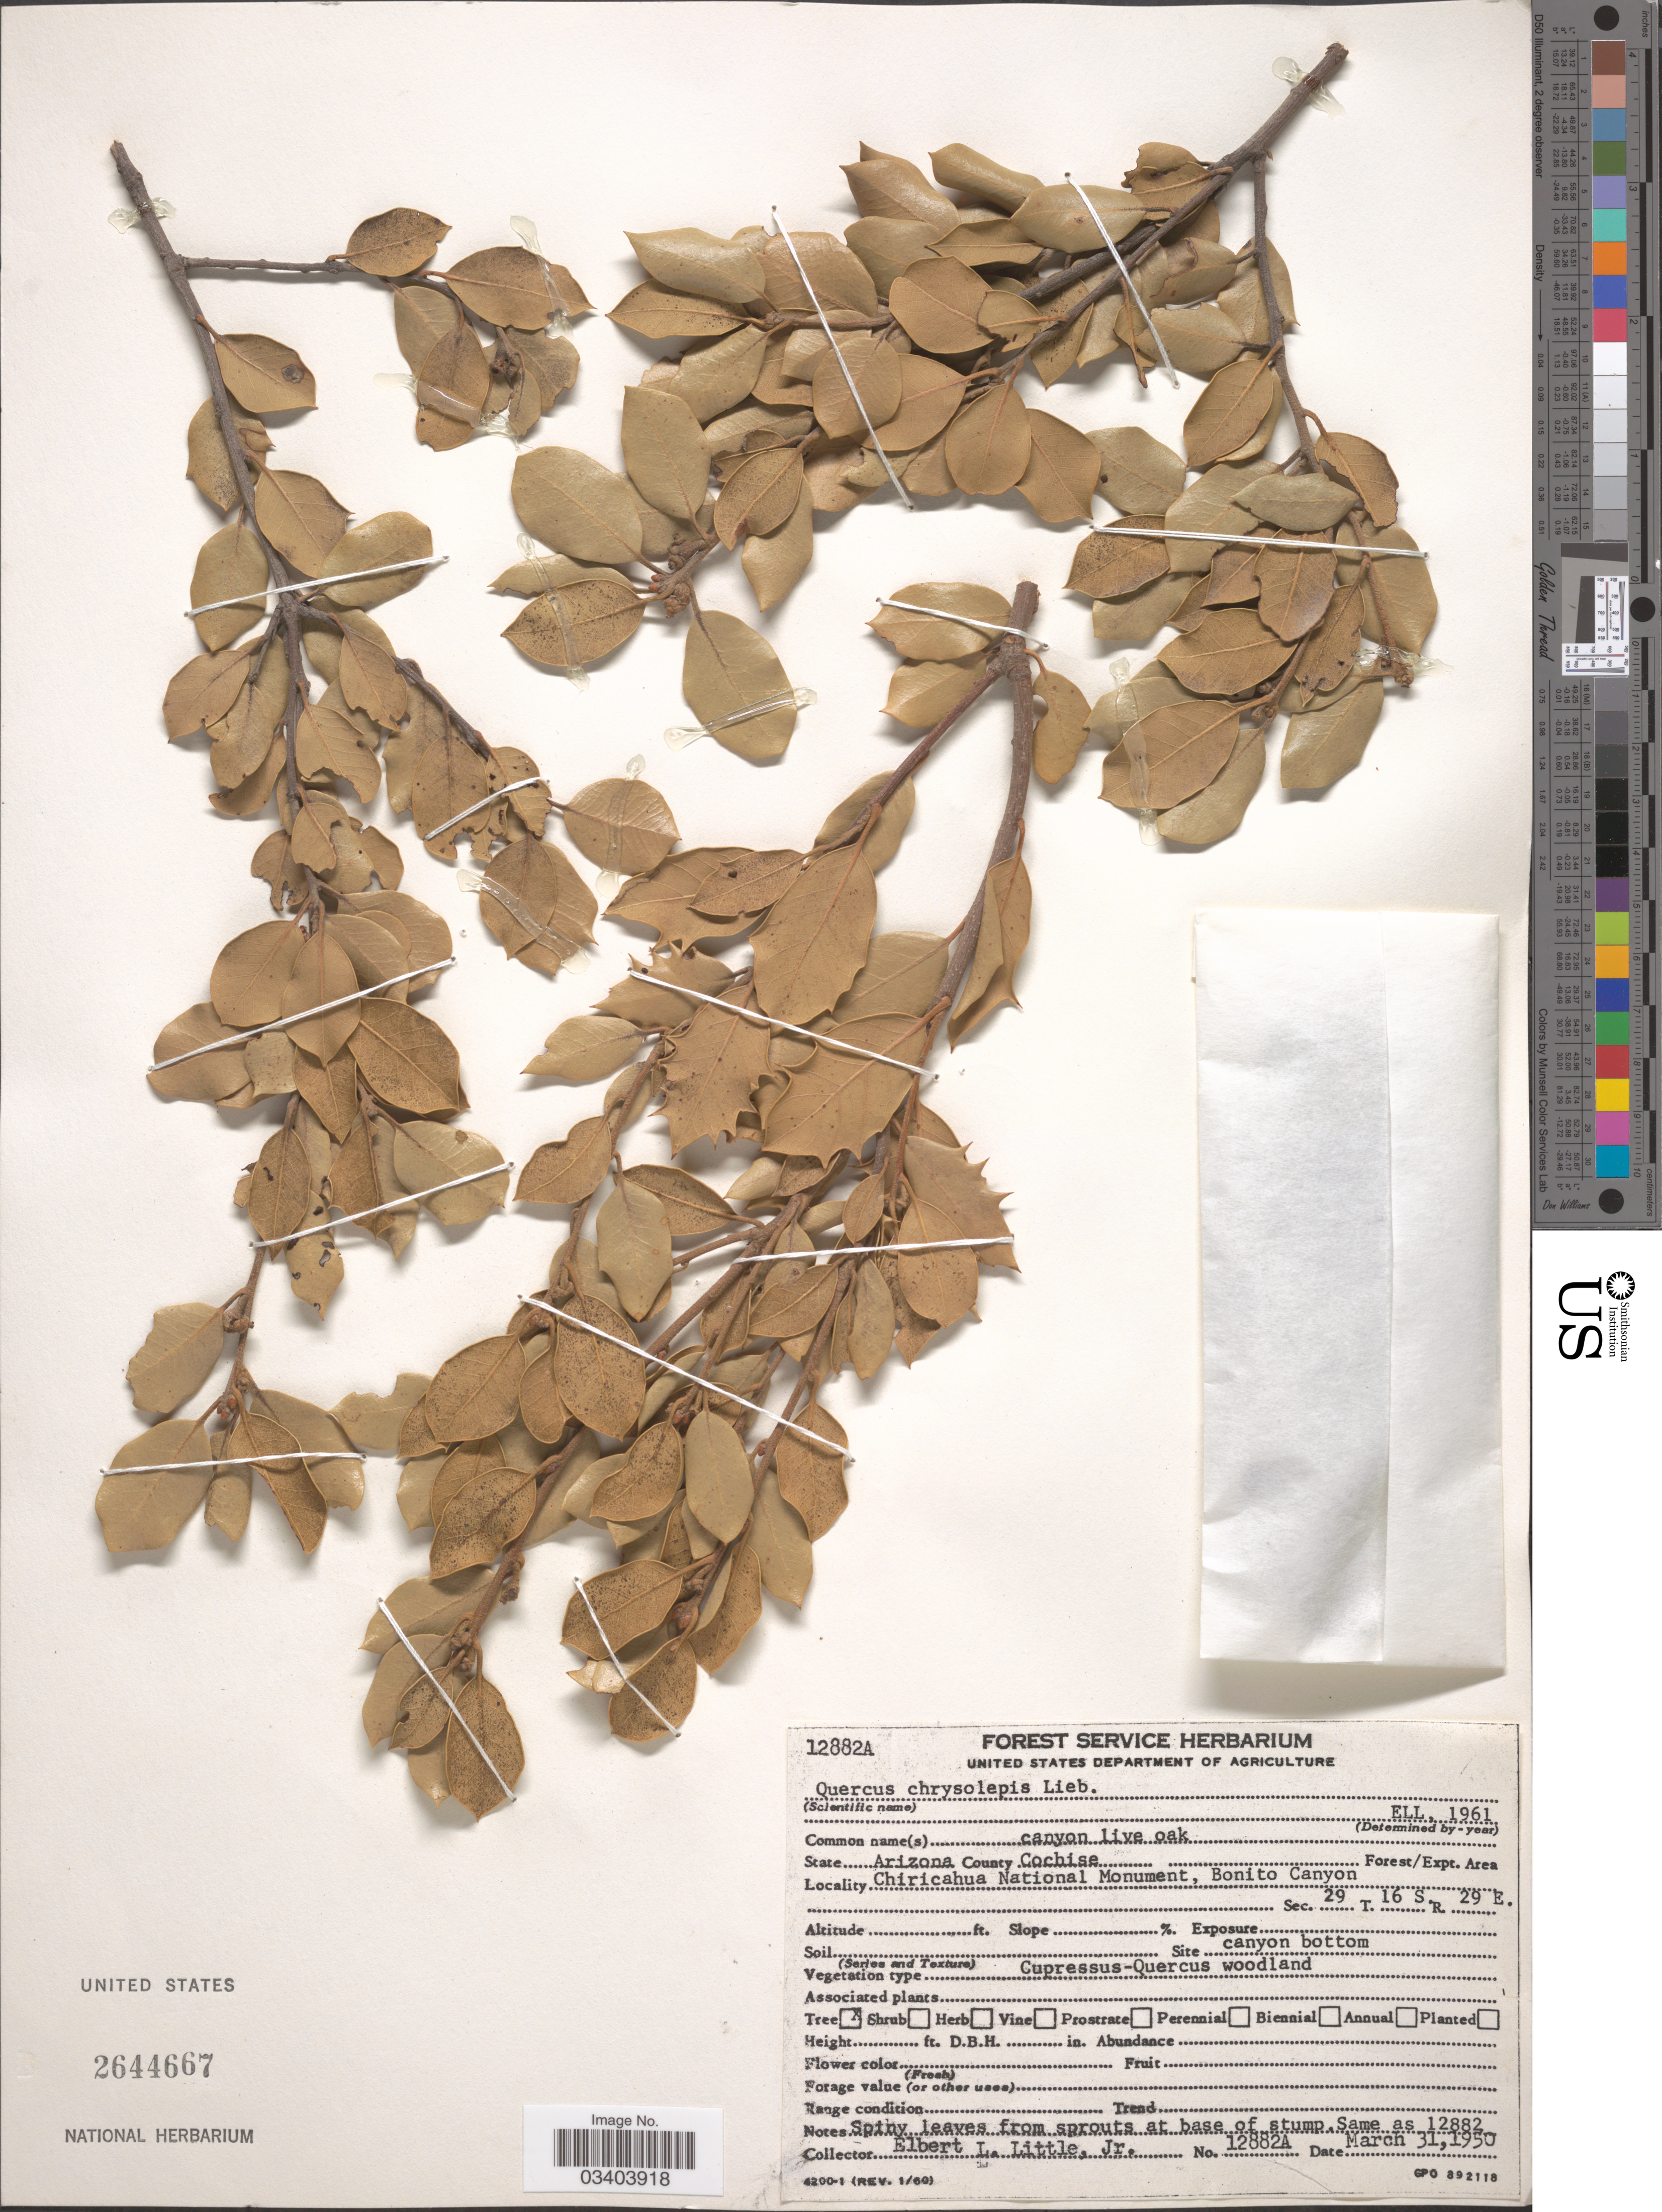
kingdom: Plantae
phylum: Tracheophyta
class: Magnoliopsida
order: Fagales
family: Fagaceae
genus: Quercus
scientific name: Quercus chrysolepis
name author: Liebm.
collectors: E. L. Little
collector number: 12882A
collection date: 1950-03-31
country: United States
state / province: Arizona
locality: County Cochise. Chiricahua National Monument, Bonito Canyon. Sec. 29 T. 16 S. R. 29 E.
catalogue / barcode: US 2644667